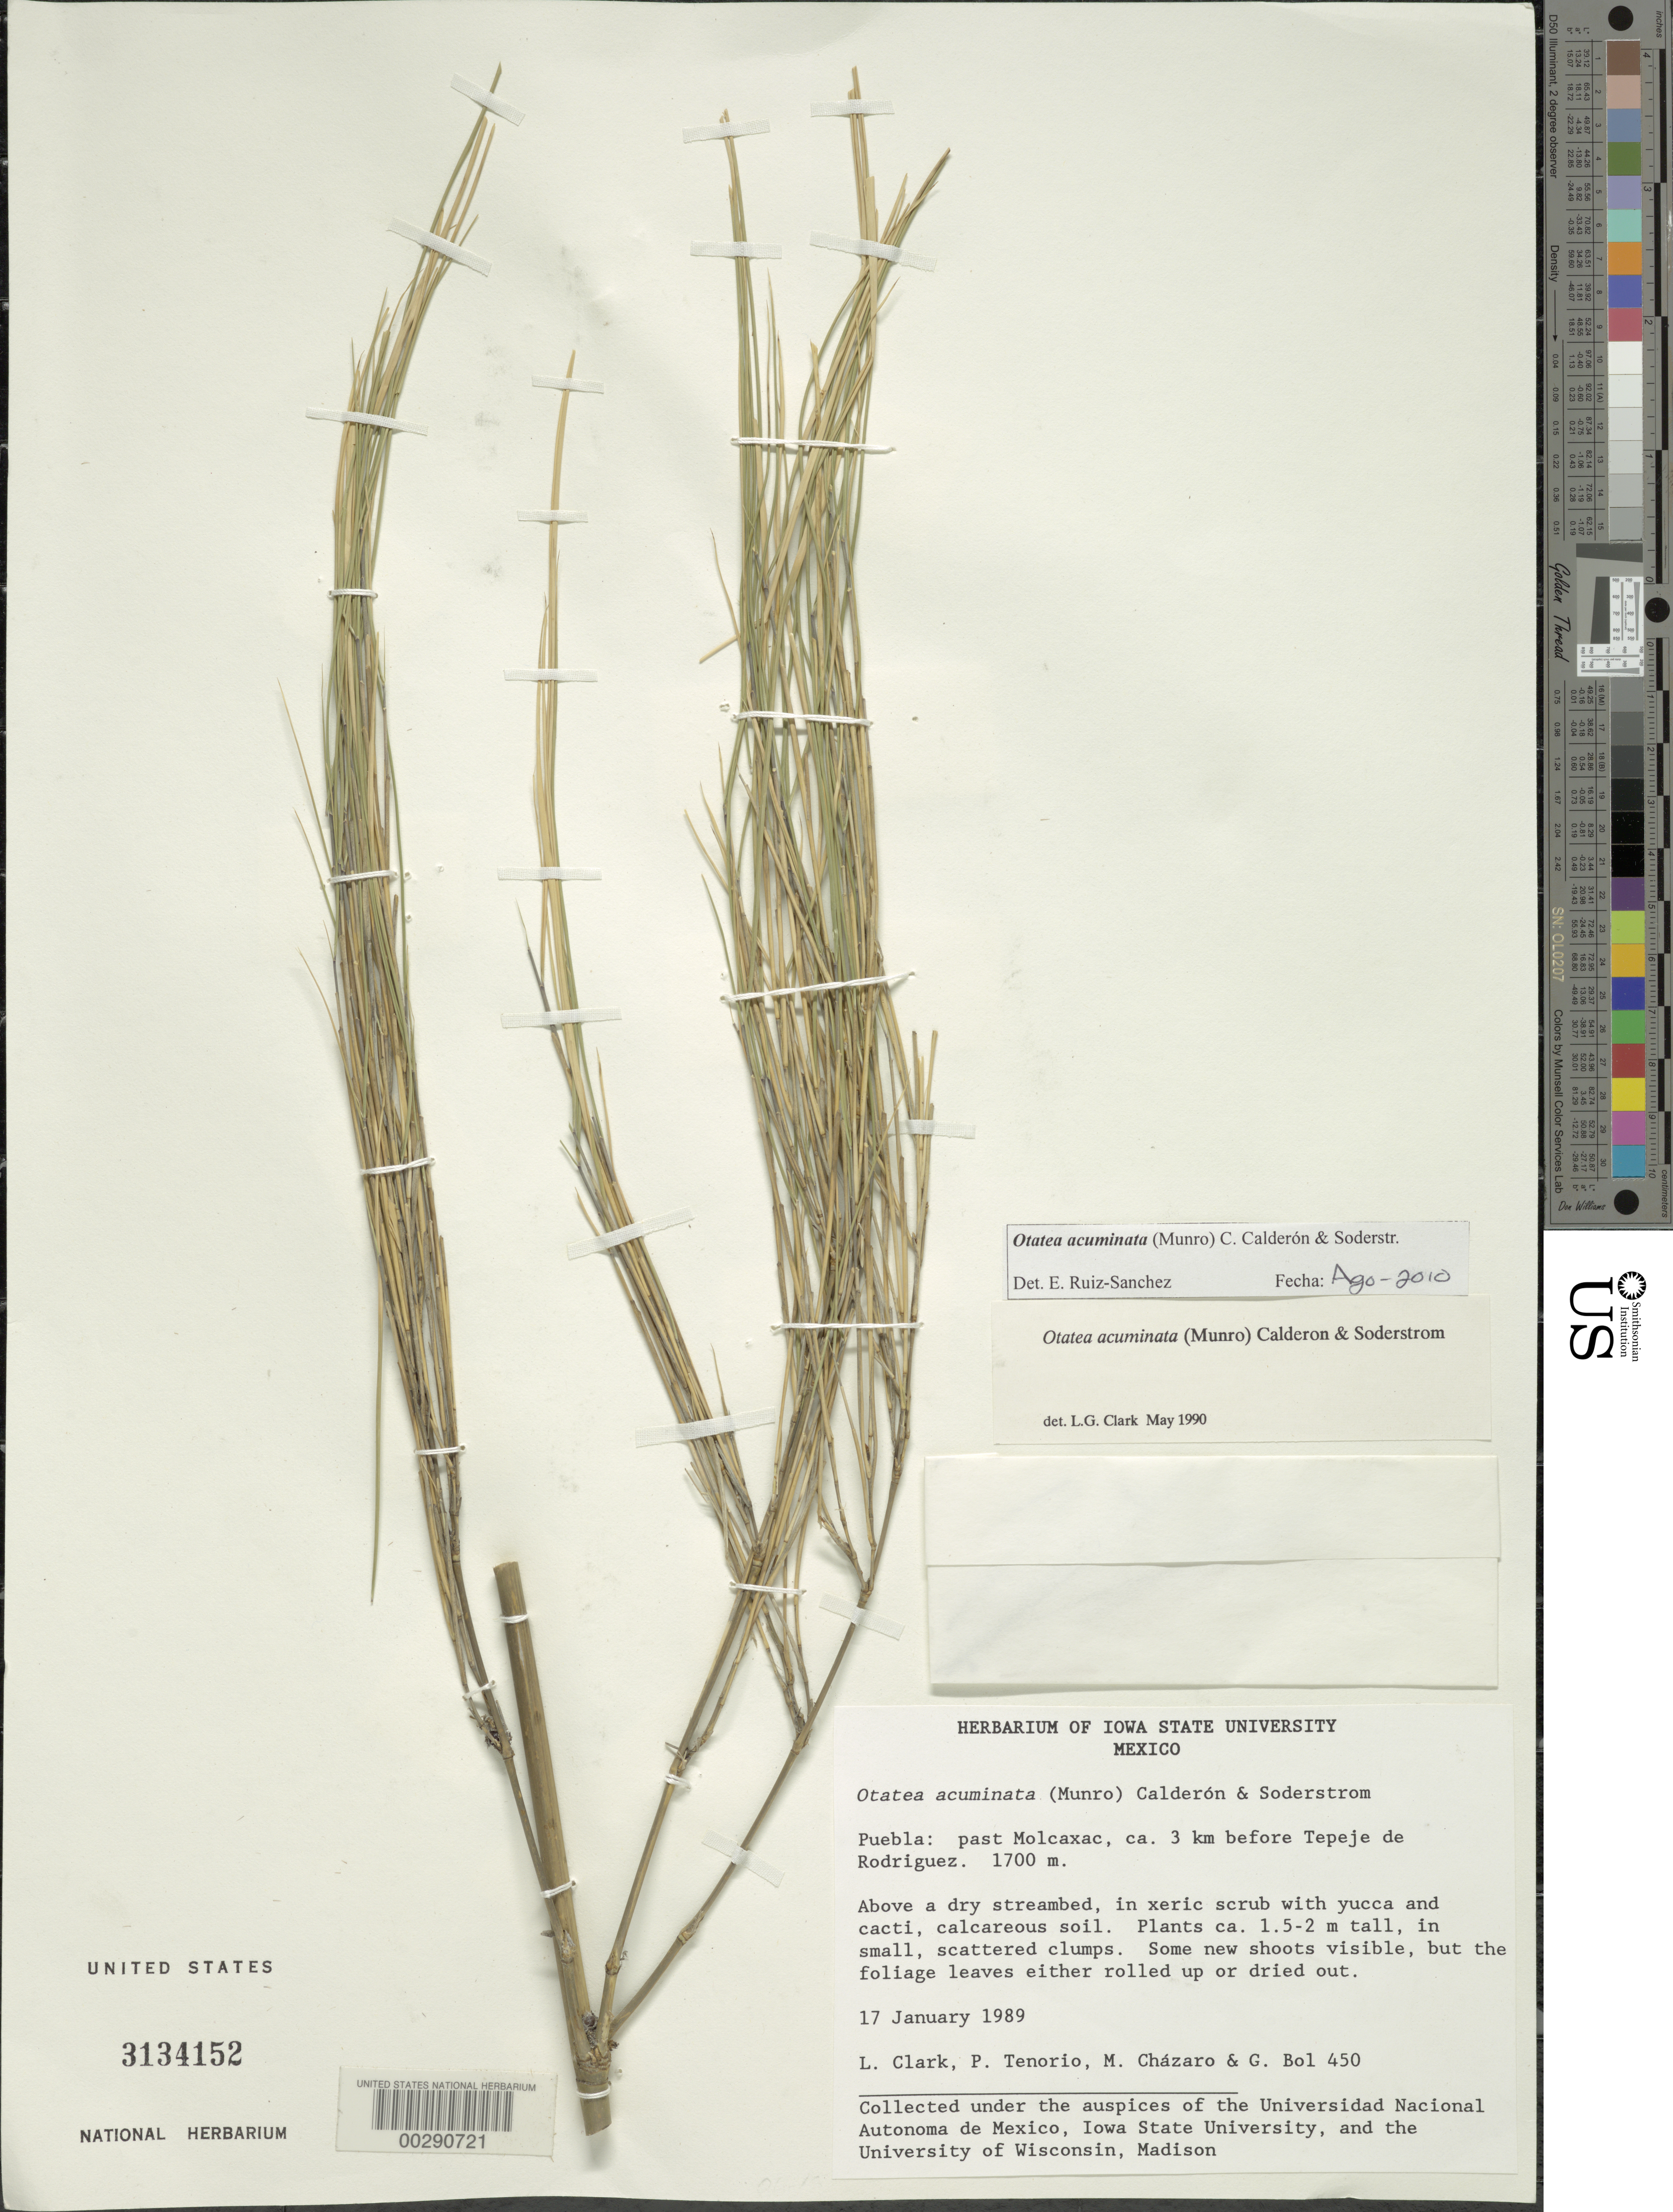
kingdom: Plantae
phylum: Tracheophyta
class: Liliopsida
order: Poales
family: Poaceae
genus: Otatea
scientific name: Otatea acuminata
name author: (Munro) C. E. Calderón & Soderstr.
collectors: L. G. Clark, P. Tenorio L., M. de J. Cházaro Basáñoez & G. Bol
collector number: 450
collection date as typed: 17 Jan 1989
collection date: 1989-01-17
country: Mexico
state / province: Puebla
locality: Past molcaxac, ca 3 km before tepeje de rodriguez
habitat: Above a dry streambed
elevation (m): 1700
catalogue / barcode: US 3134152